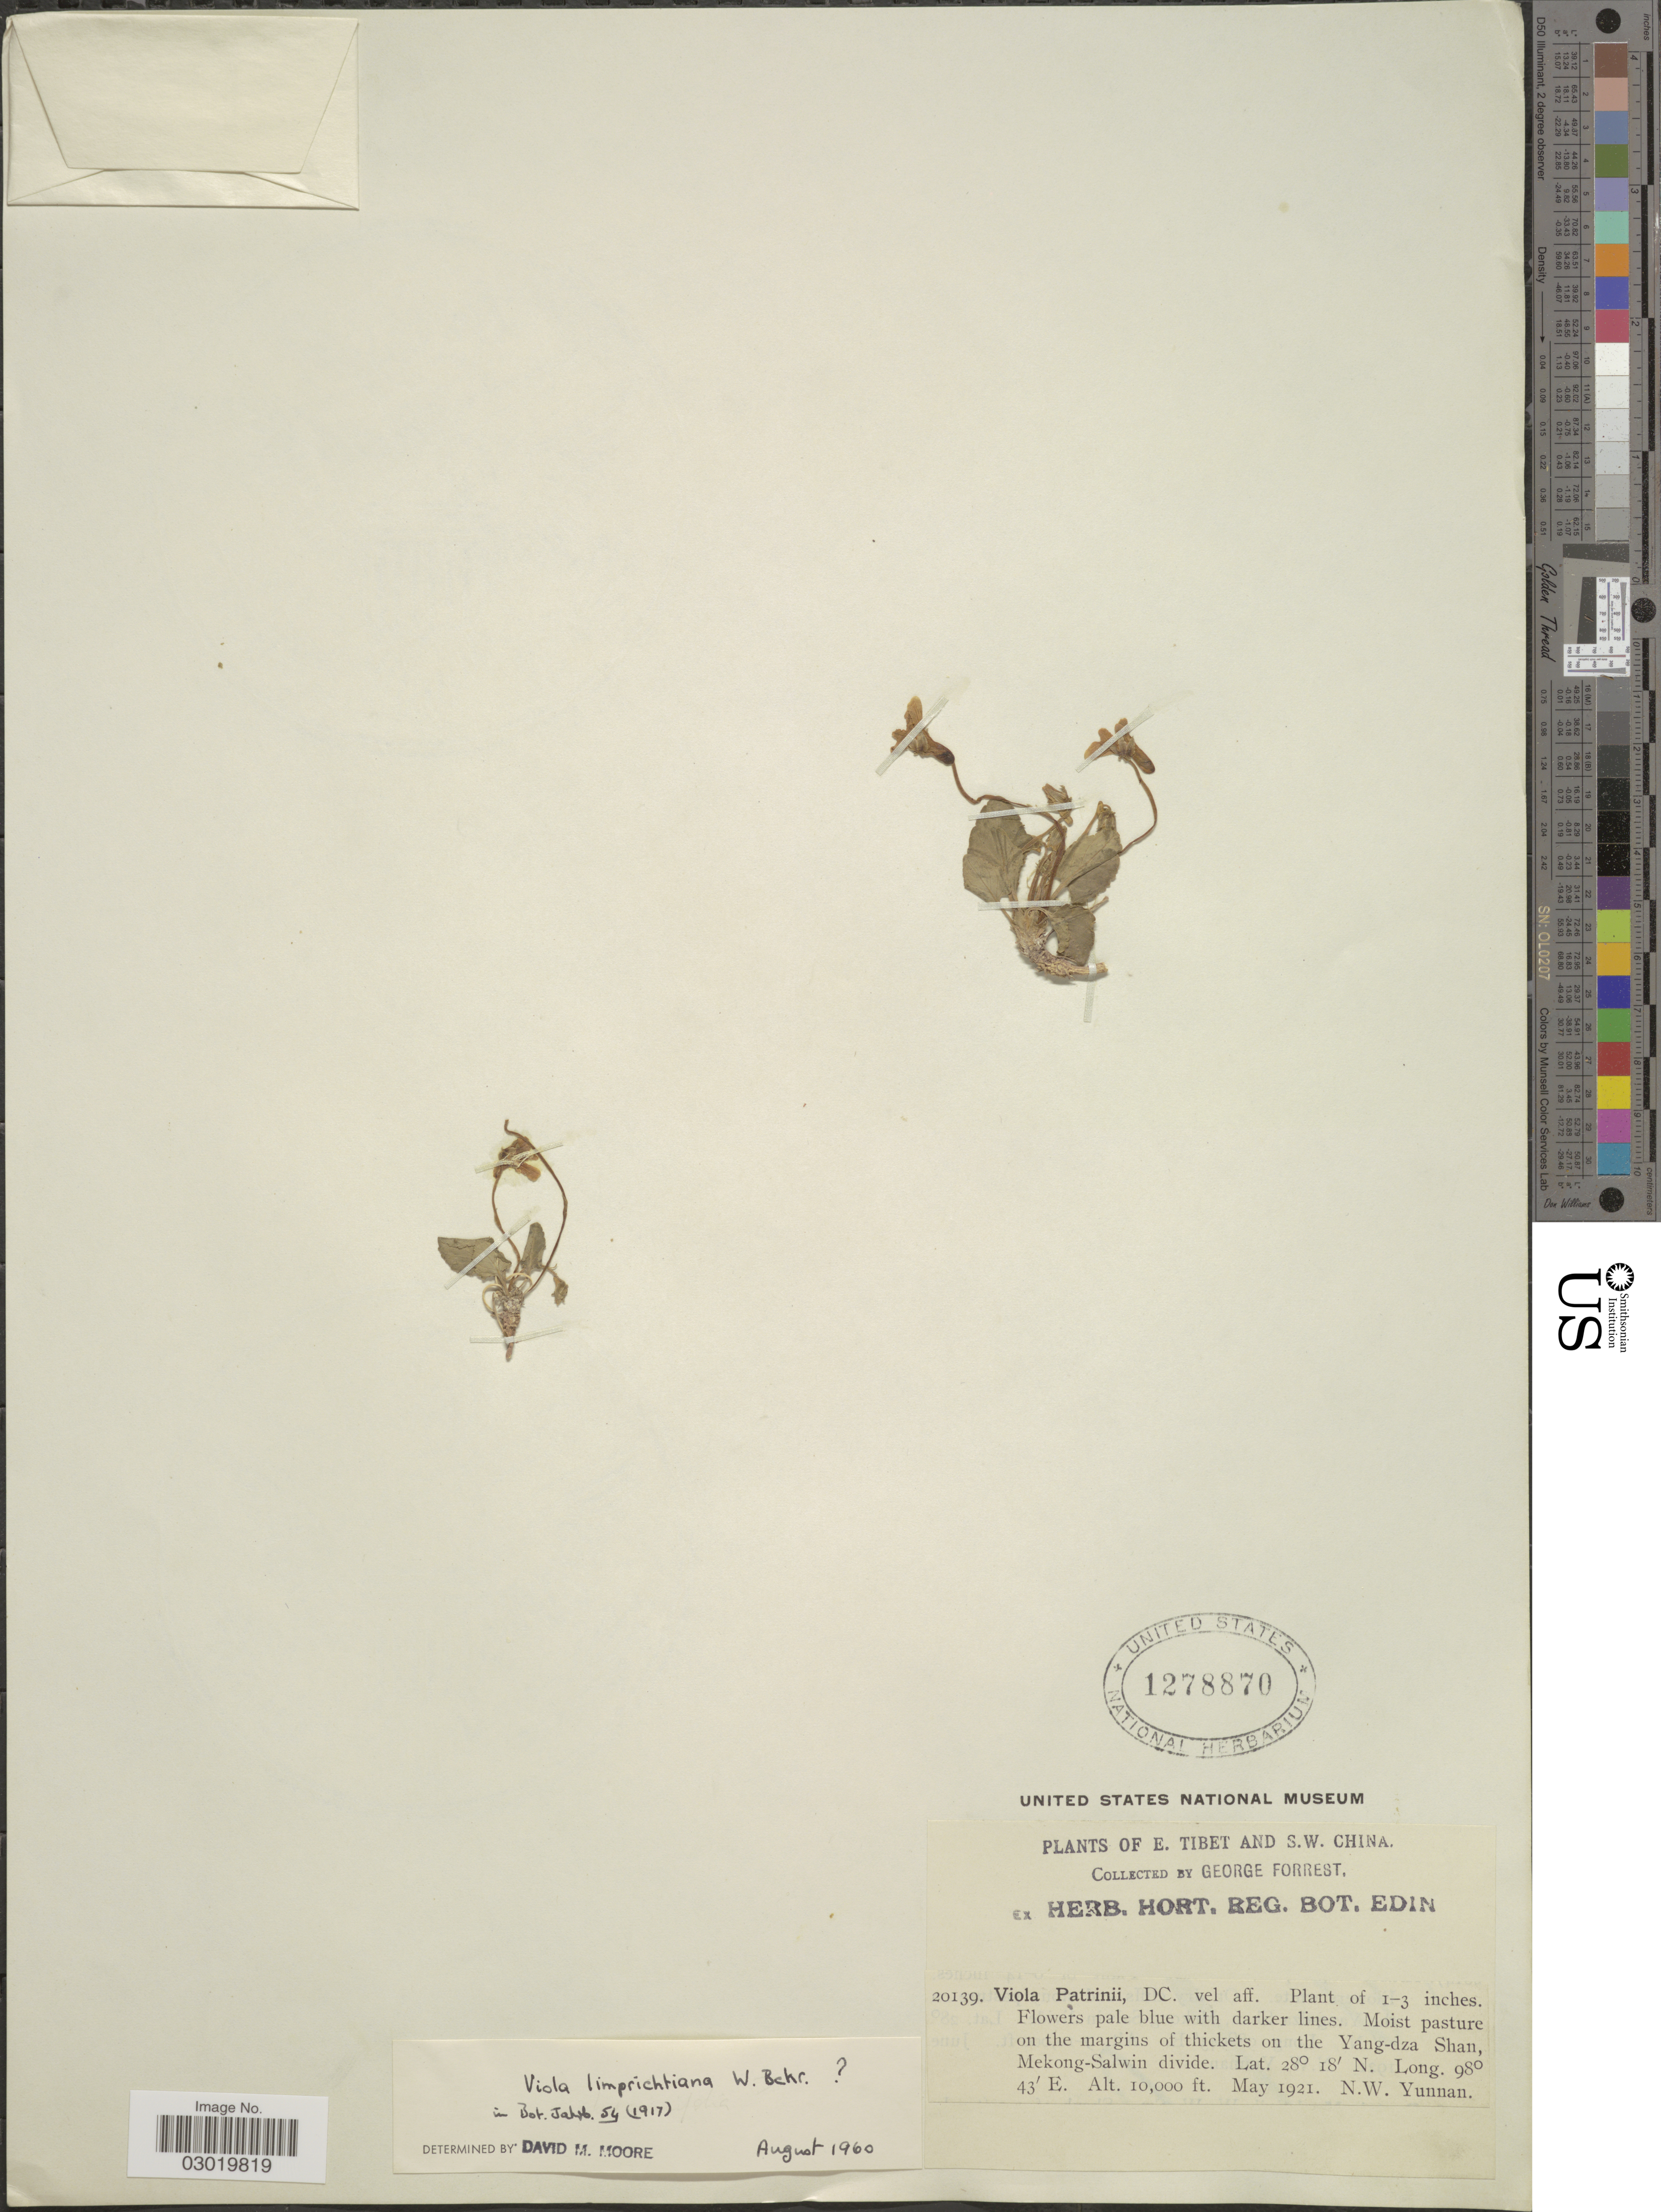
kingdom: Plantae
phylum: Tracheophyta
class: Magnoliopsida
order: Malpighiales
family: Violaceae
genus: Viola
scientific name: Viola limprichtiana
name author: W. Becker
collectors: G. Forrest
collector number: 20139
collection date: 1921-05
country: China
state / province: Yunnan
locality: E. Tibet and S.W. China. Moist pasture on the margins of thickets on the Yang-dza Shan, Mekong-Salwin divide. N.W. Yunnan.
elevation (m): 3048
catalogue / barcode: US 1278870